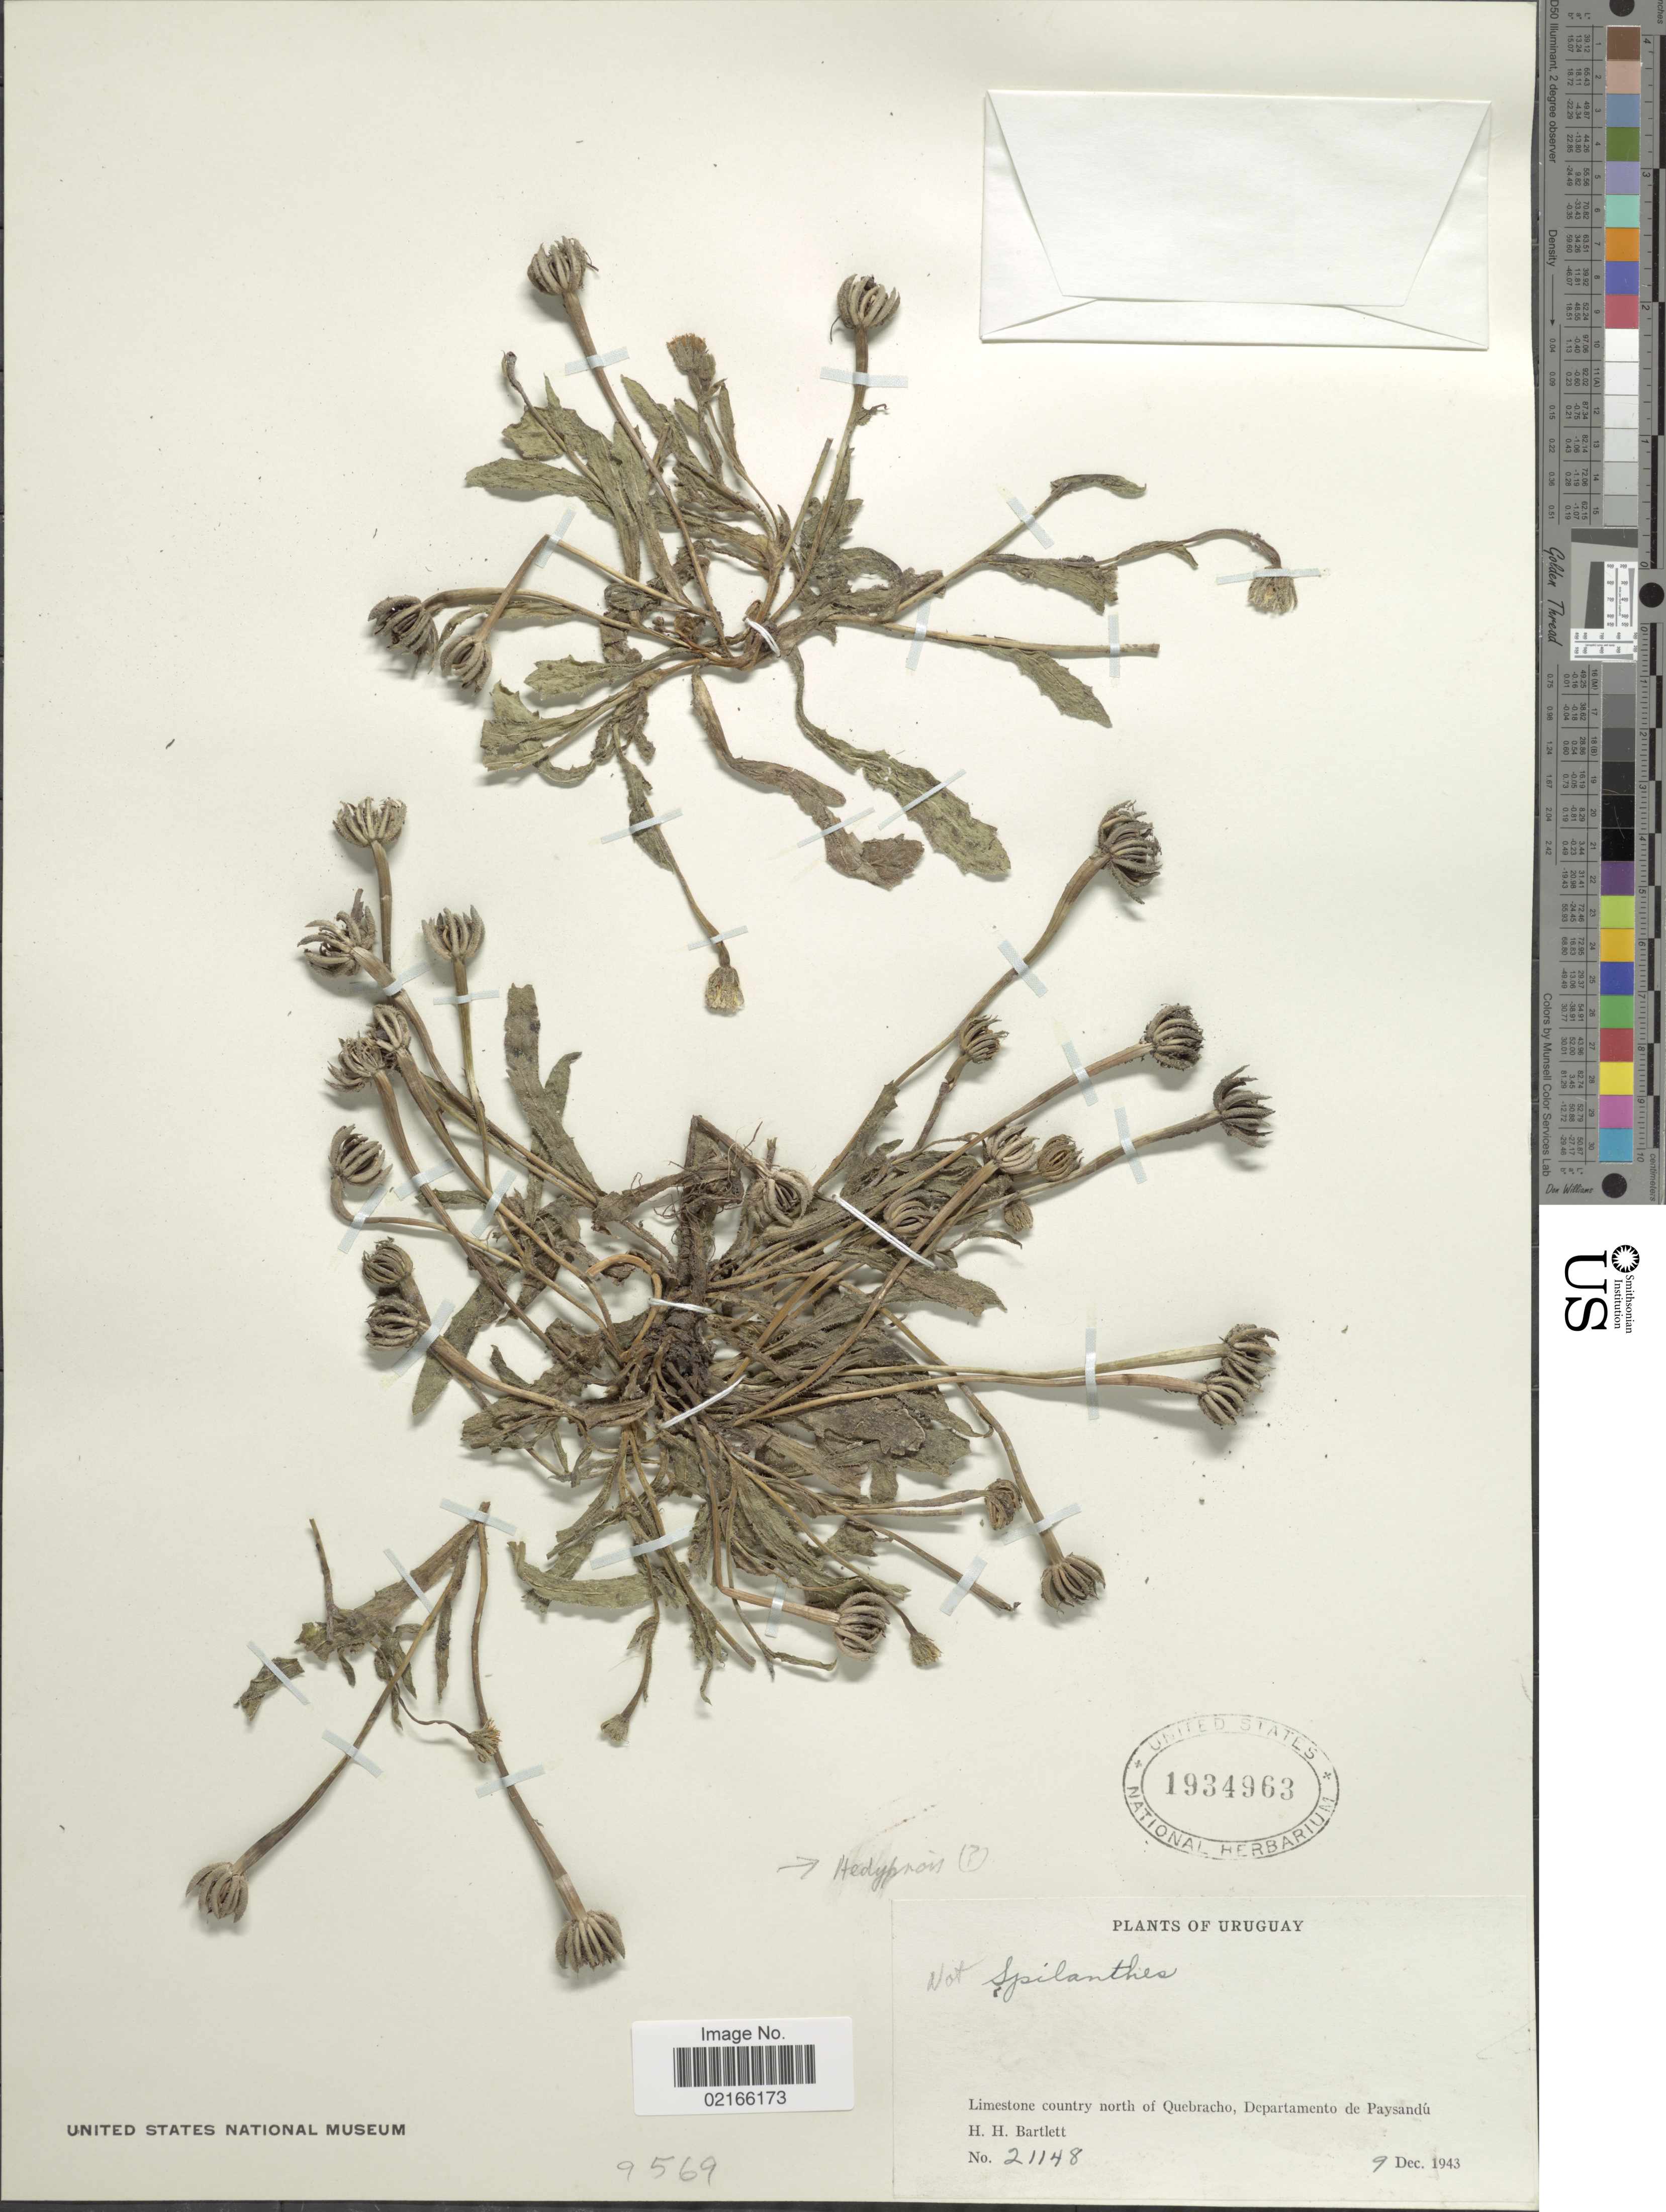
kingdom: Plantae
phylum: Tracheophyta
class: Magnoliopsida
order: Asterales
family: Asteraceae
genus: Garhadiolus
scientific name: Garhadiolus hedypnois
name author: Jaub. & Spach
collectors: H. H. Bartlett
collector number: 21148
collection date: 1943-12-09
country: Uruguay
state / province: Paysandu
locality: Limestone country north of Quebracho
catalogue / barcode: US 1934963